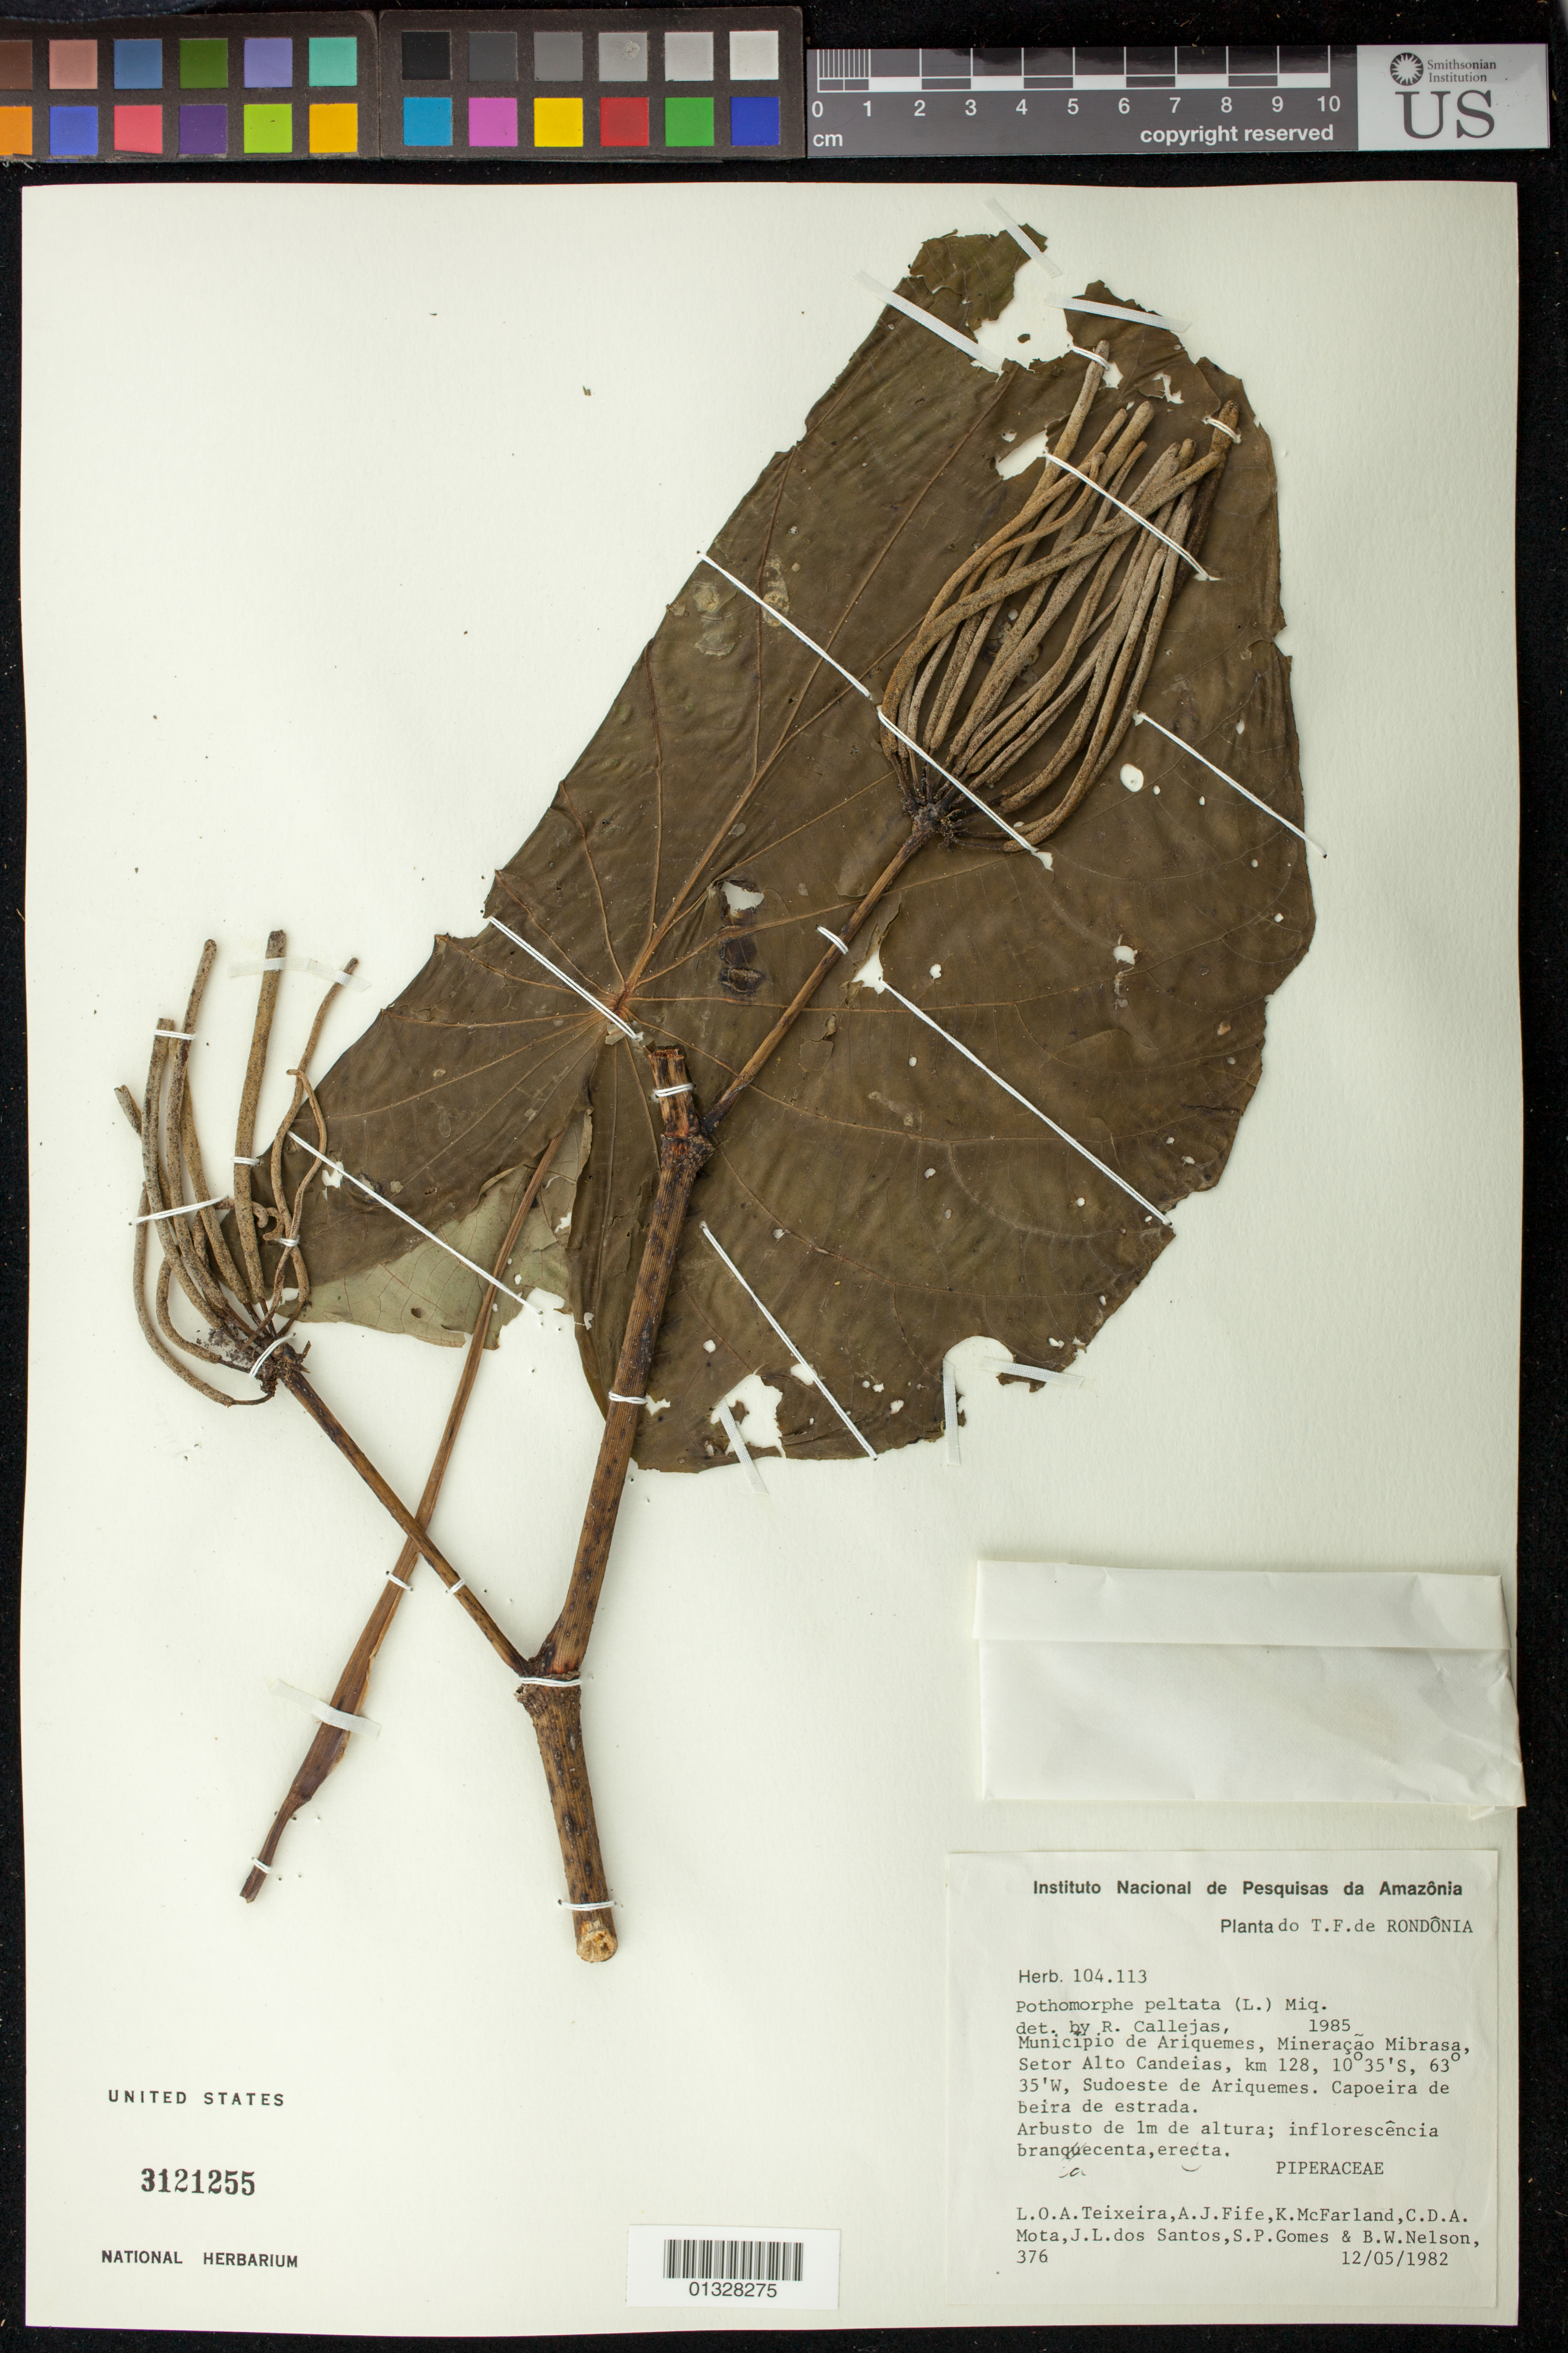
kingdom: Plantae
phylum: Tracheophyta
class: Magnoliopsida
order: Piperales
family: Piperaceae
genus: Piper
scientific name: Piper peltatum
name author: L.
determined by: Strong, M. T., (US), Smithsonian Institution - National Museum of Natural History (UNITED STATES)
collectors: L. O. A. Teixeira et al.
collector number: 376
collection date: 1982-05-12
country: Brazil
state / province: Rondônia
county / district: Ariquemes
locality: Mineração Mibrasa, Setor Alto Candeias, Km 128, Sudoeste de Ariquemes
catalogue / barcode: US 3121255